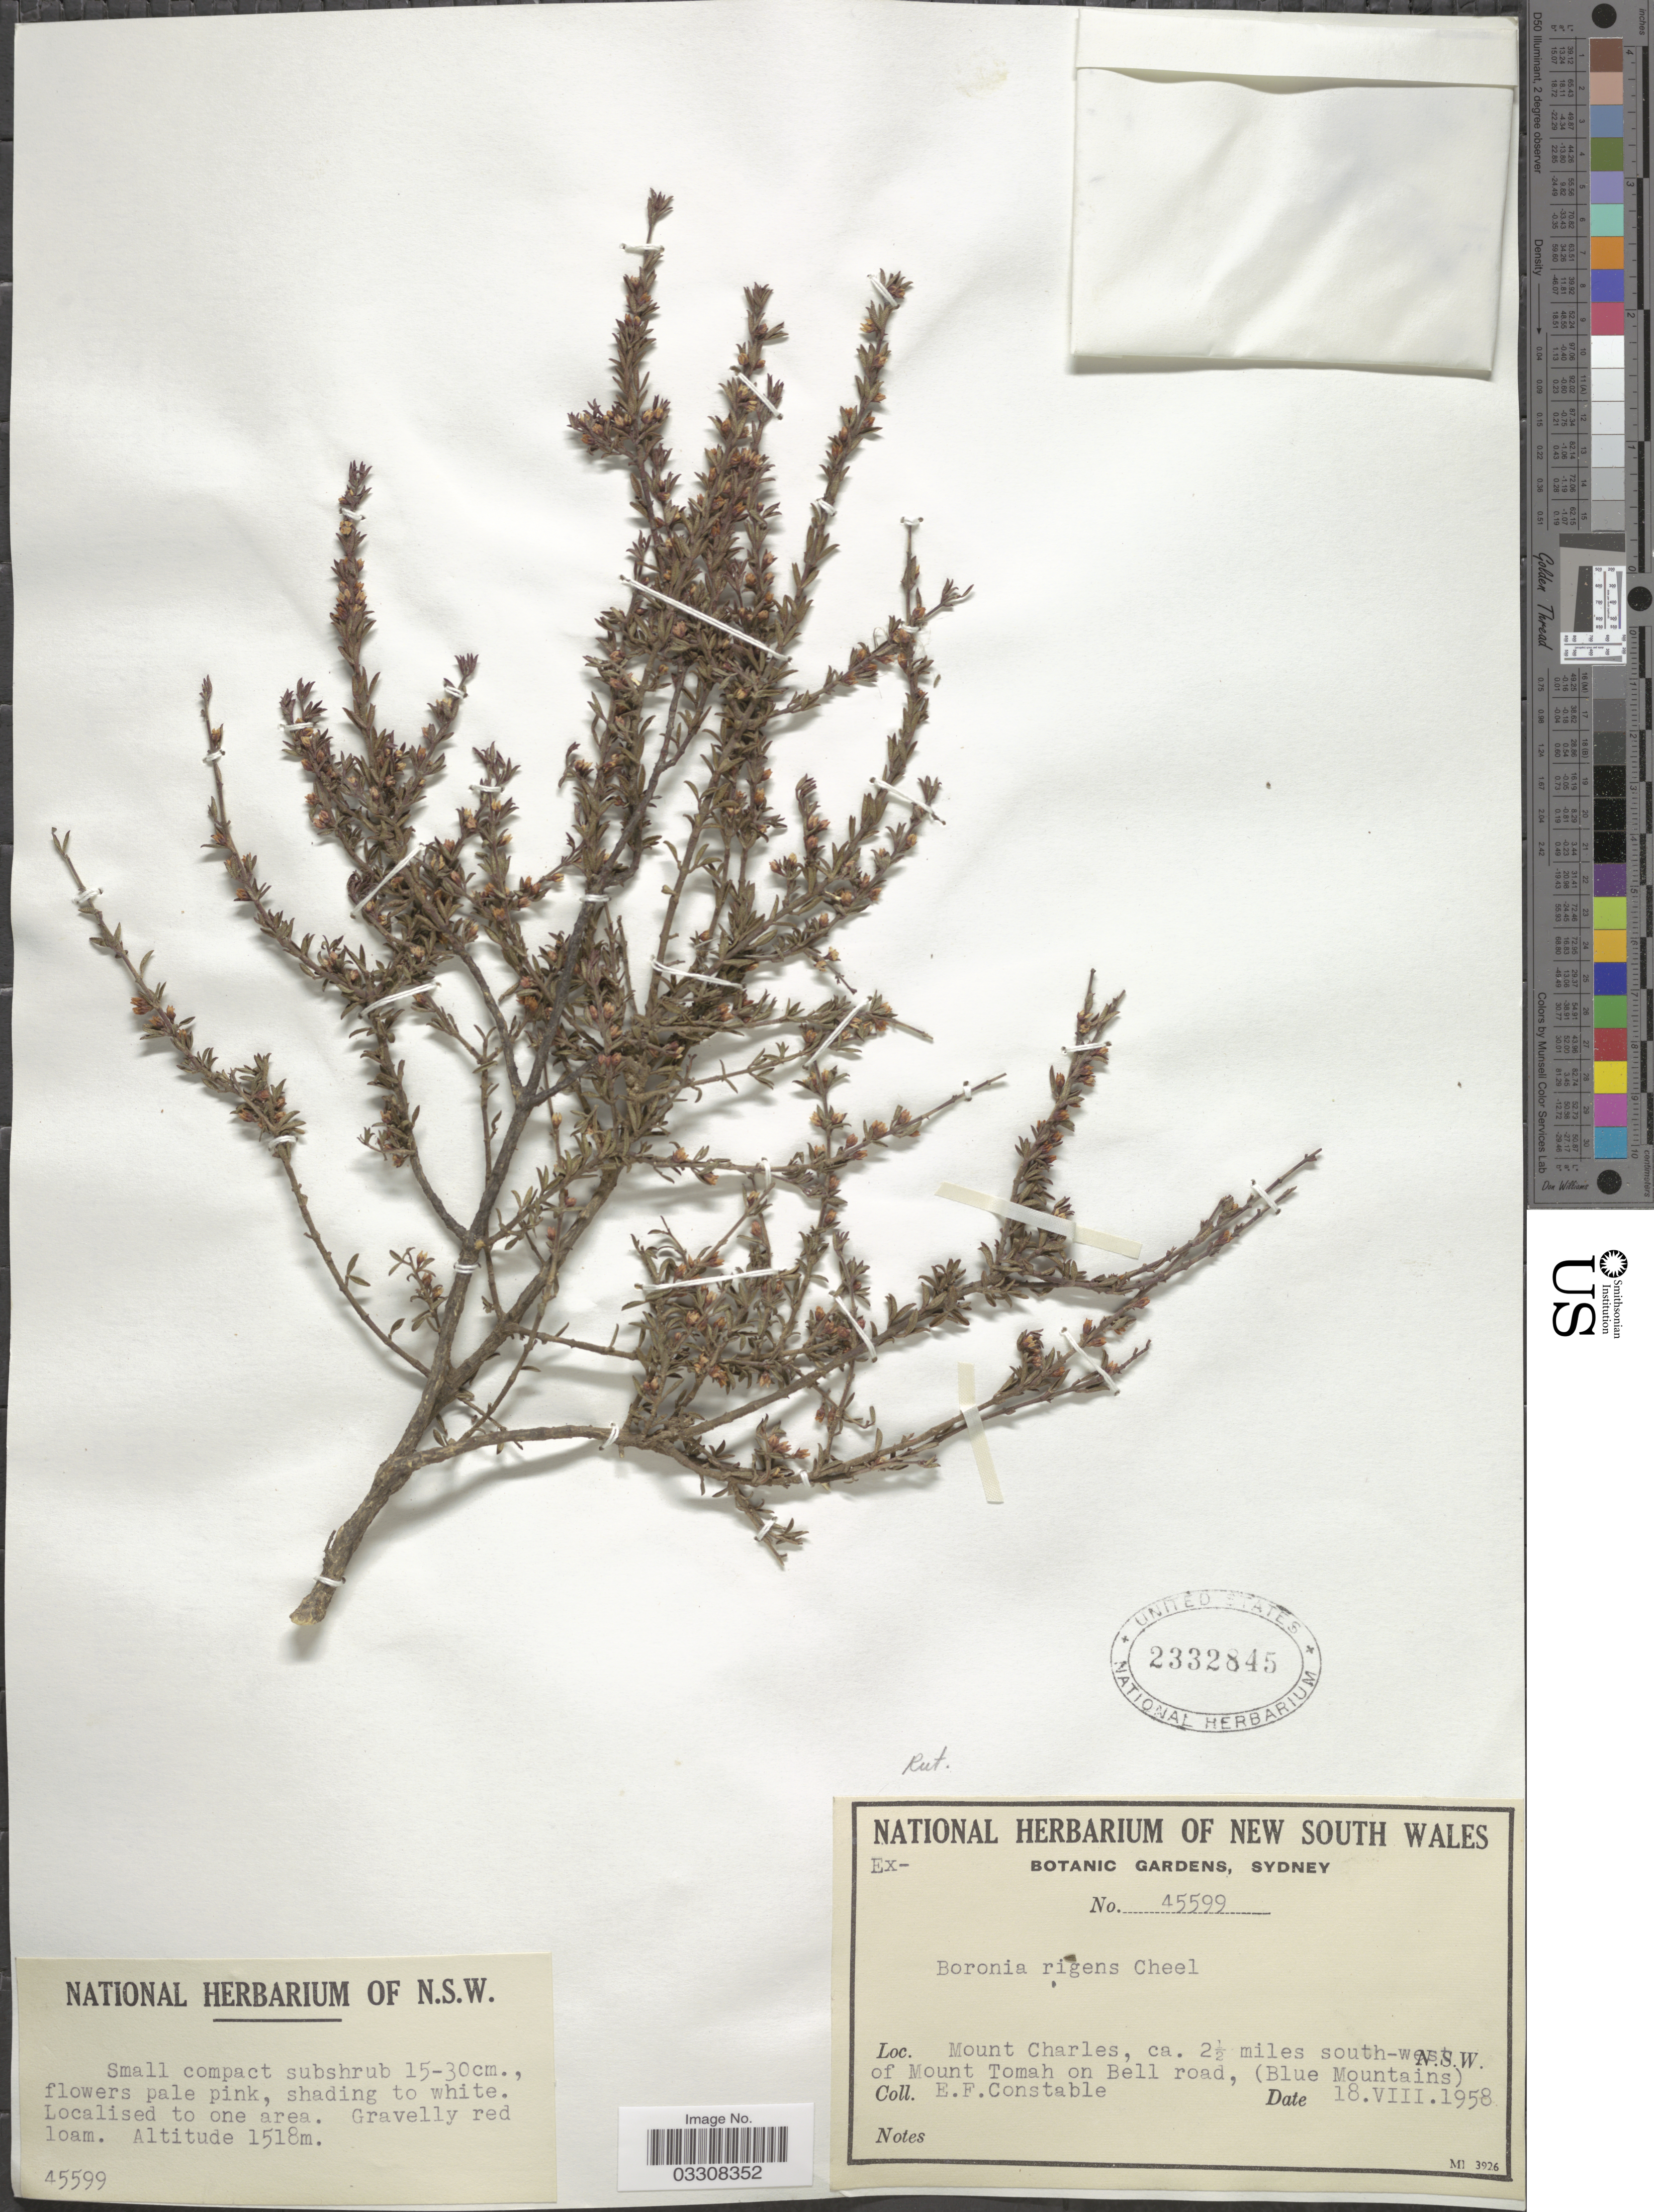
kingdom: Plantae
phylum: Tracheophyta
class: Magnoliopsida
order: Sapindales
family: Rutaceae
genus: Cyanothamnus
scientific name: Cyanothamnus rigens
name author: (Cheel) Duretto & Heslewood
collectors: E. F. Constable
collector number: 45599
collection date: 1958-08-18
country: Australia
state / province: New South Wales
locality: Mount Charles, ca. 2½ miles south-west of Mount Tomah on Bell road, (Blue Mountains).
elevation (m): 1518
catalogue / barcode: US 2332845